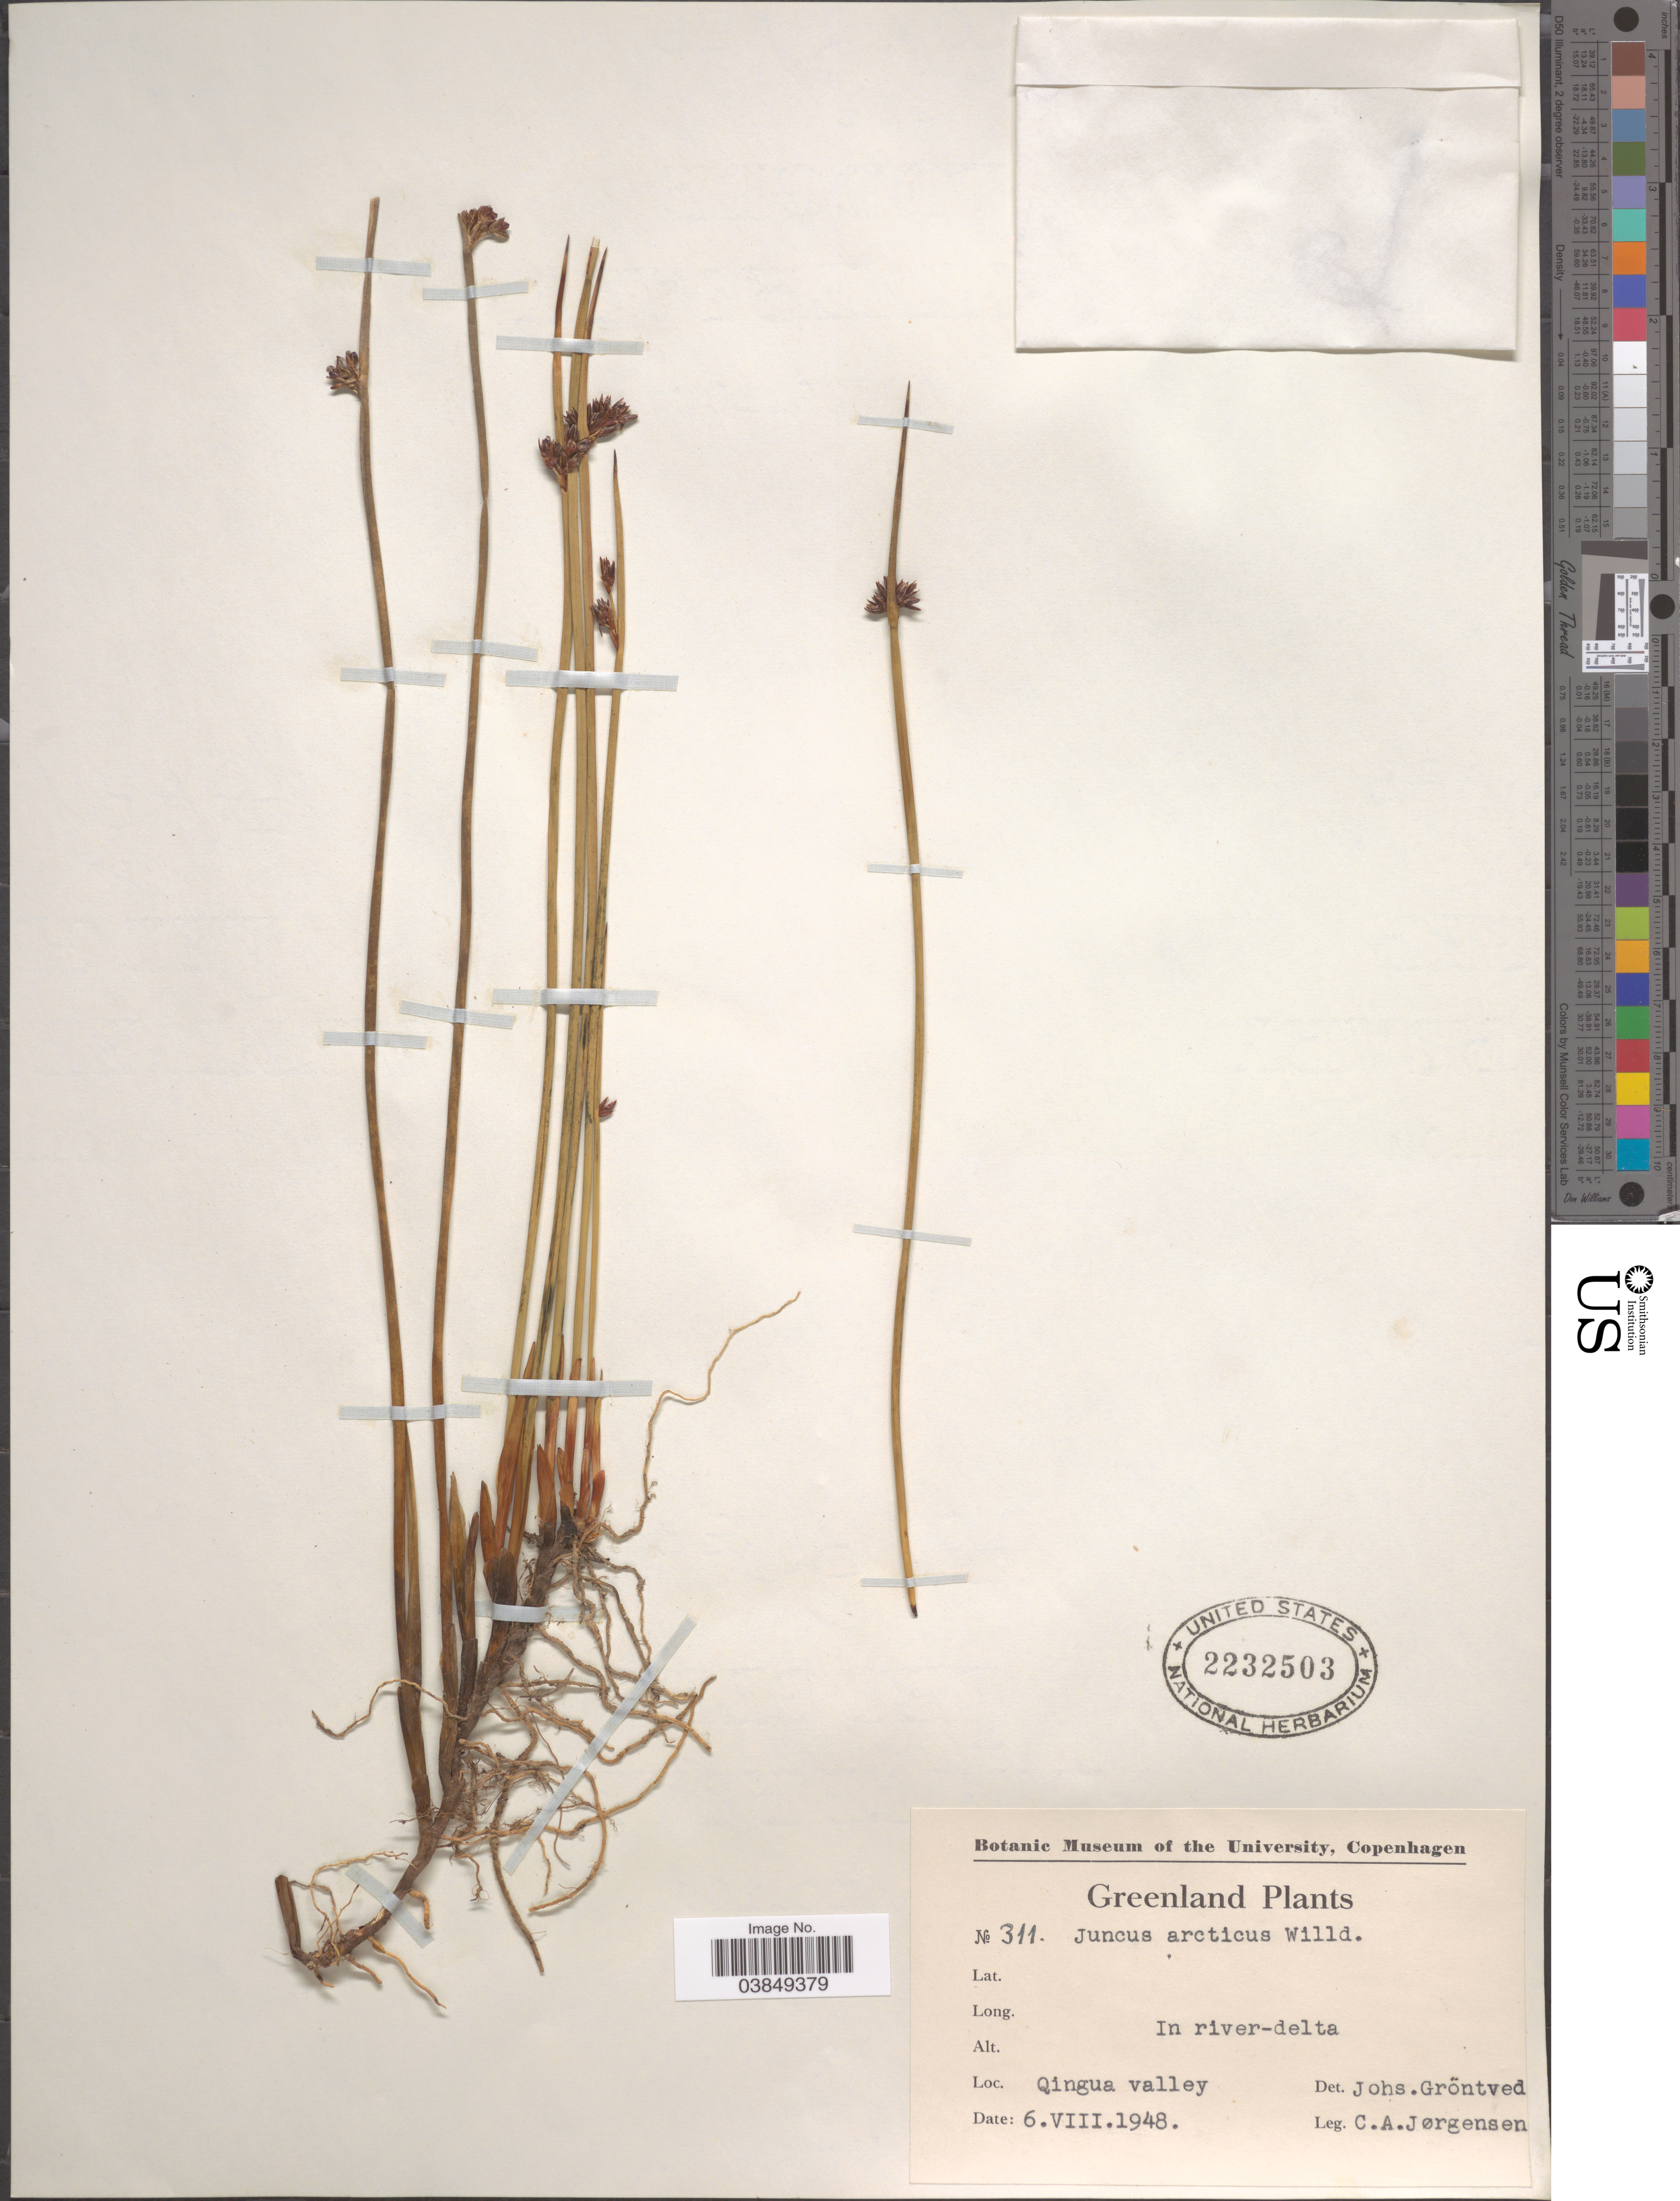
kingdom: Plantae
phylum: Tracheophyta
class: Liliopsida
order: Poales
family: Juncaceae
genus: Juncus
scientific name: Juncus arcticus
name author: Willd.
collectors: C. A. Jørgensen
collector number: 311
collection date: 1948-08-06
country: Greenland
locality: In river-delta. Qingua valley.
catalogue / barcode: US 2232503